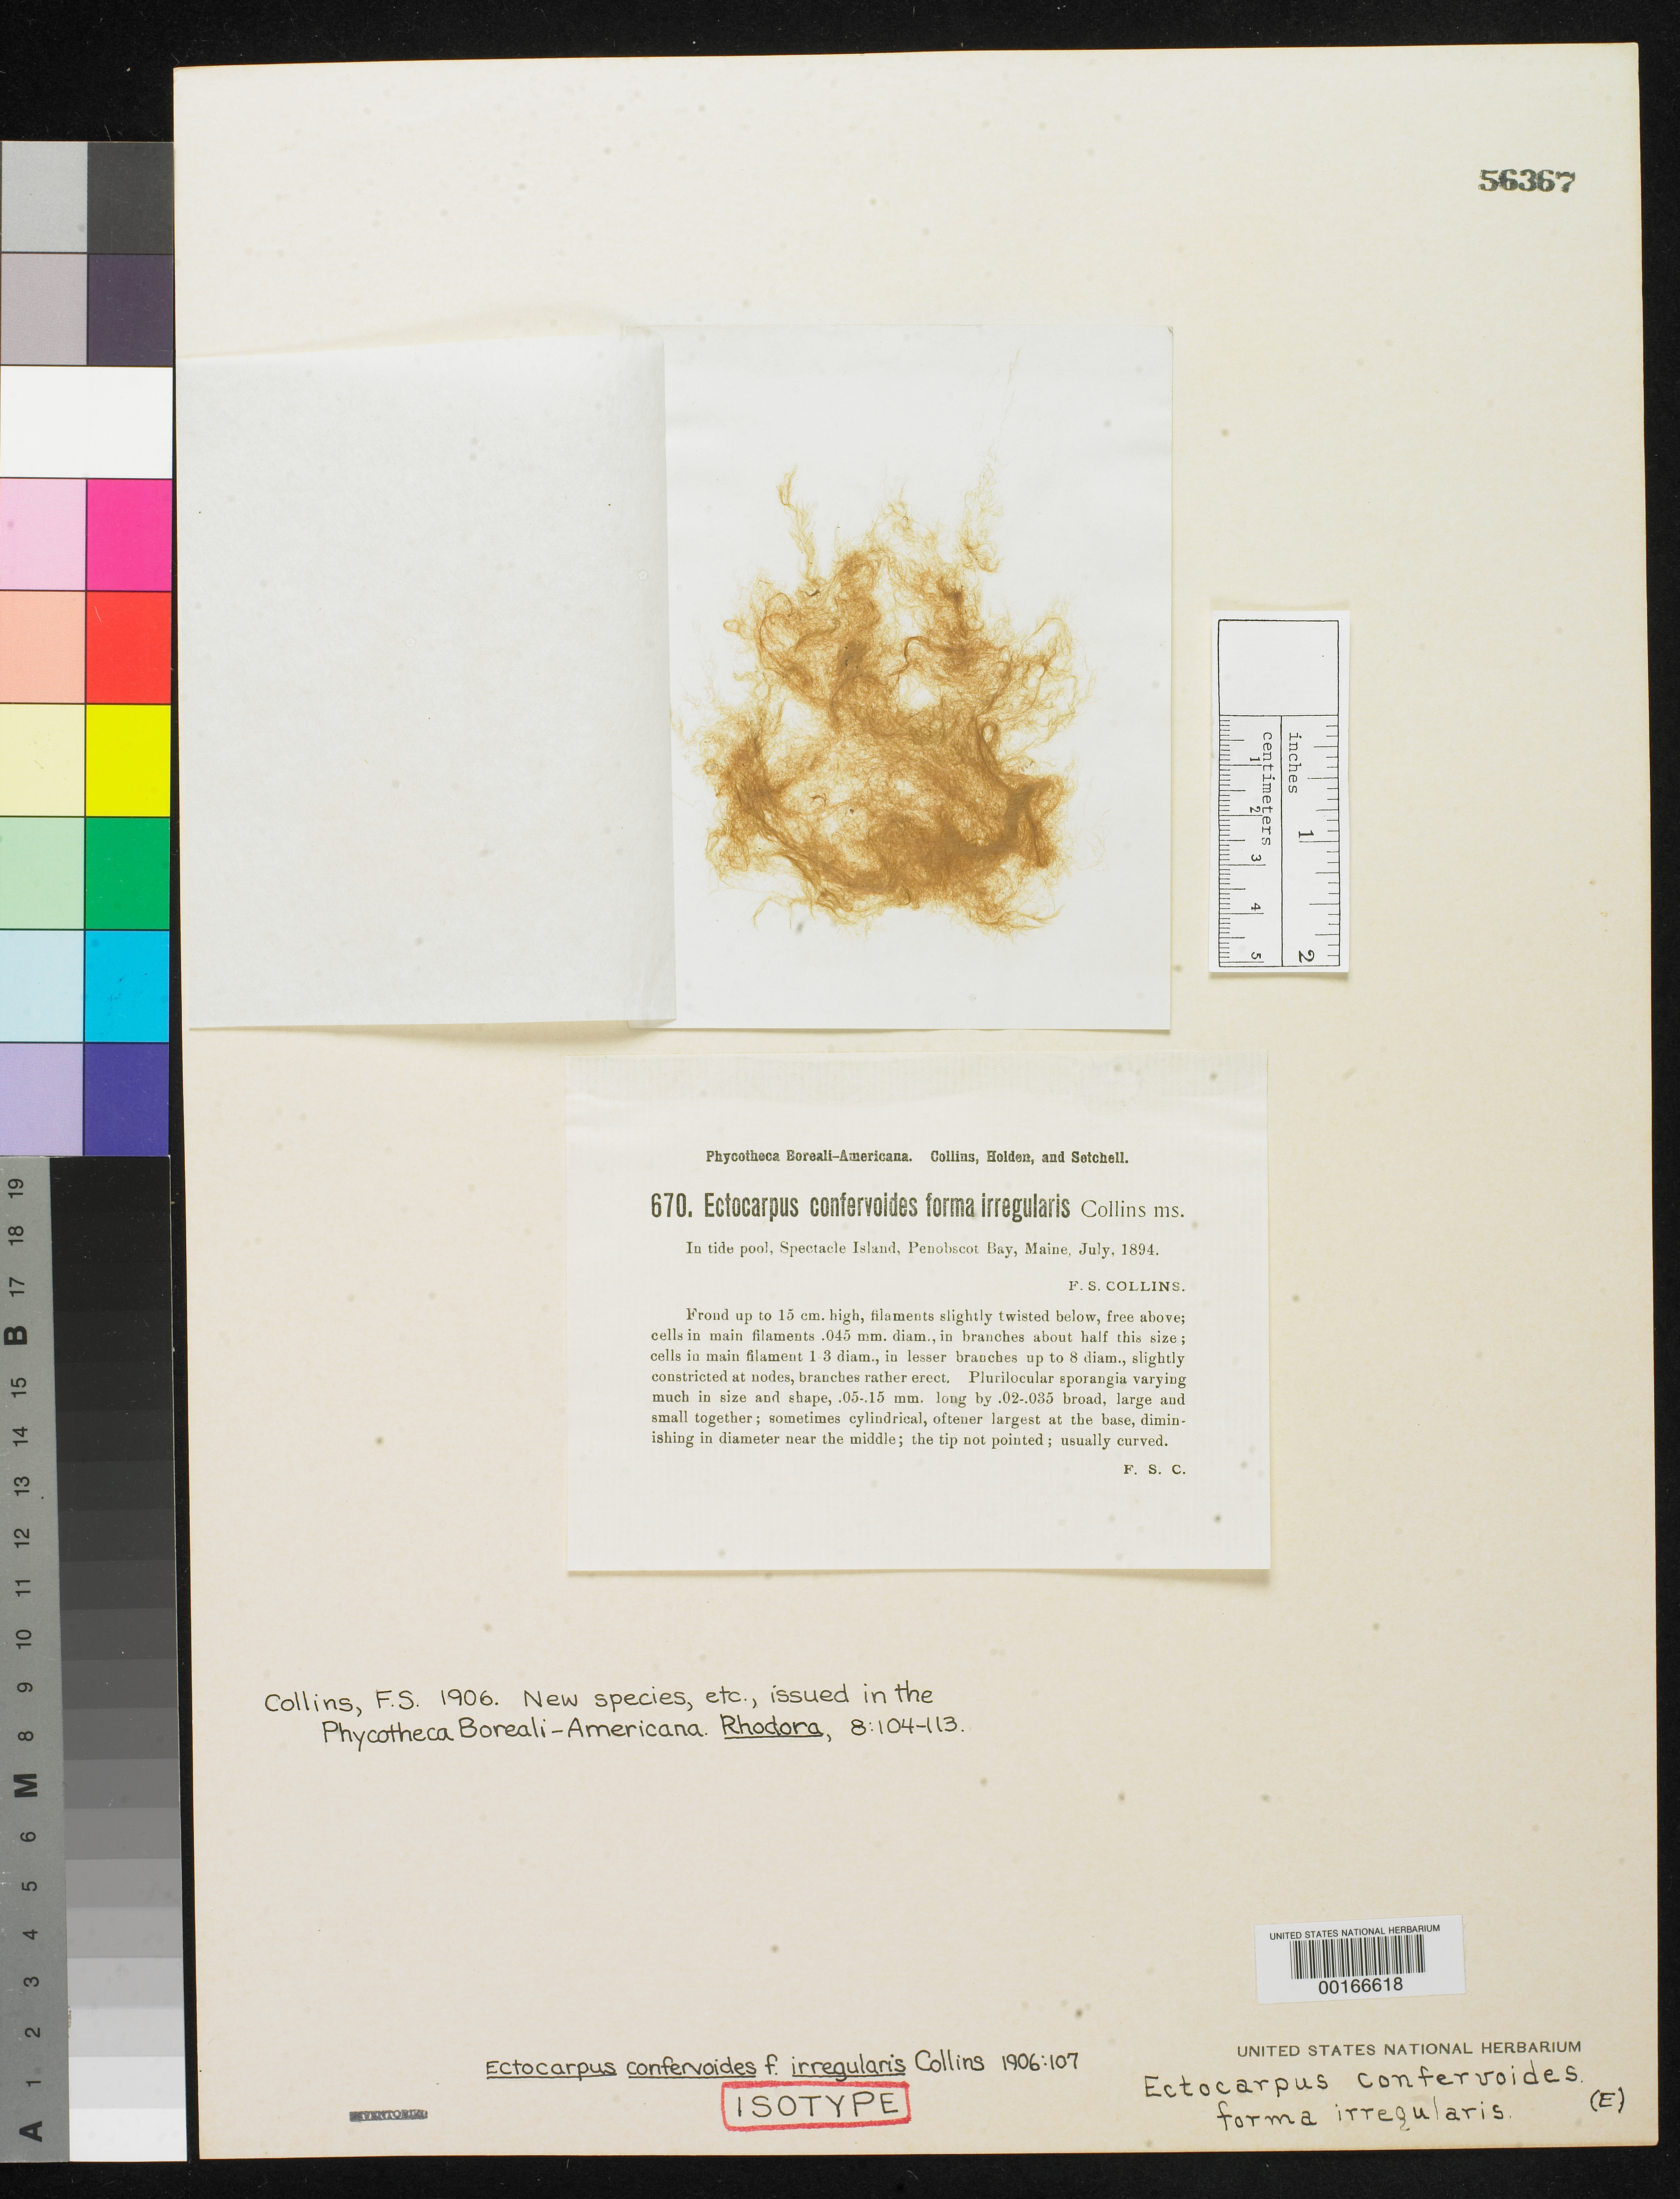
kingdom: Chromista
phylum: Ochrophyta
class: Phaeophyceae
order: Ectocarpales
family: Ectocarpaceae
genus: Ectocarpus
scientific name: Ectocarpus confervoides f. irregularis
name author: Collins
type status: Isotype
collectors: F. Collins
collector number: PB-A 670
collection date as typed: Jul 1894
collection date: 1894-07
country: United States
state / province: Maine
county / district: Hancock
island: Spectacle Island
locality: Penobscot Bay.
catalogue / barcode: US 56367